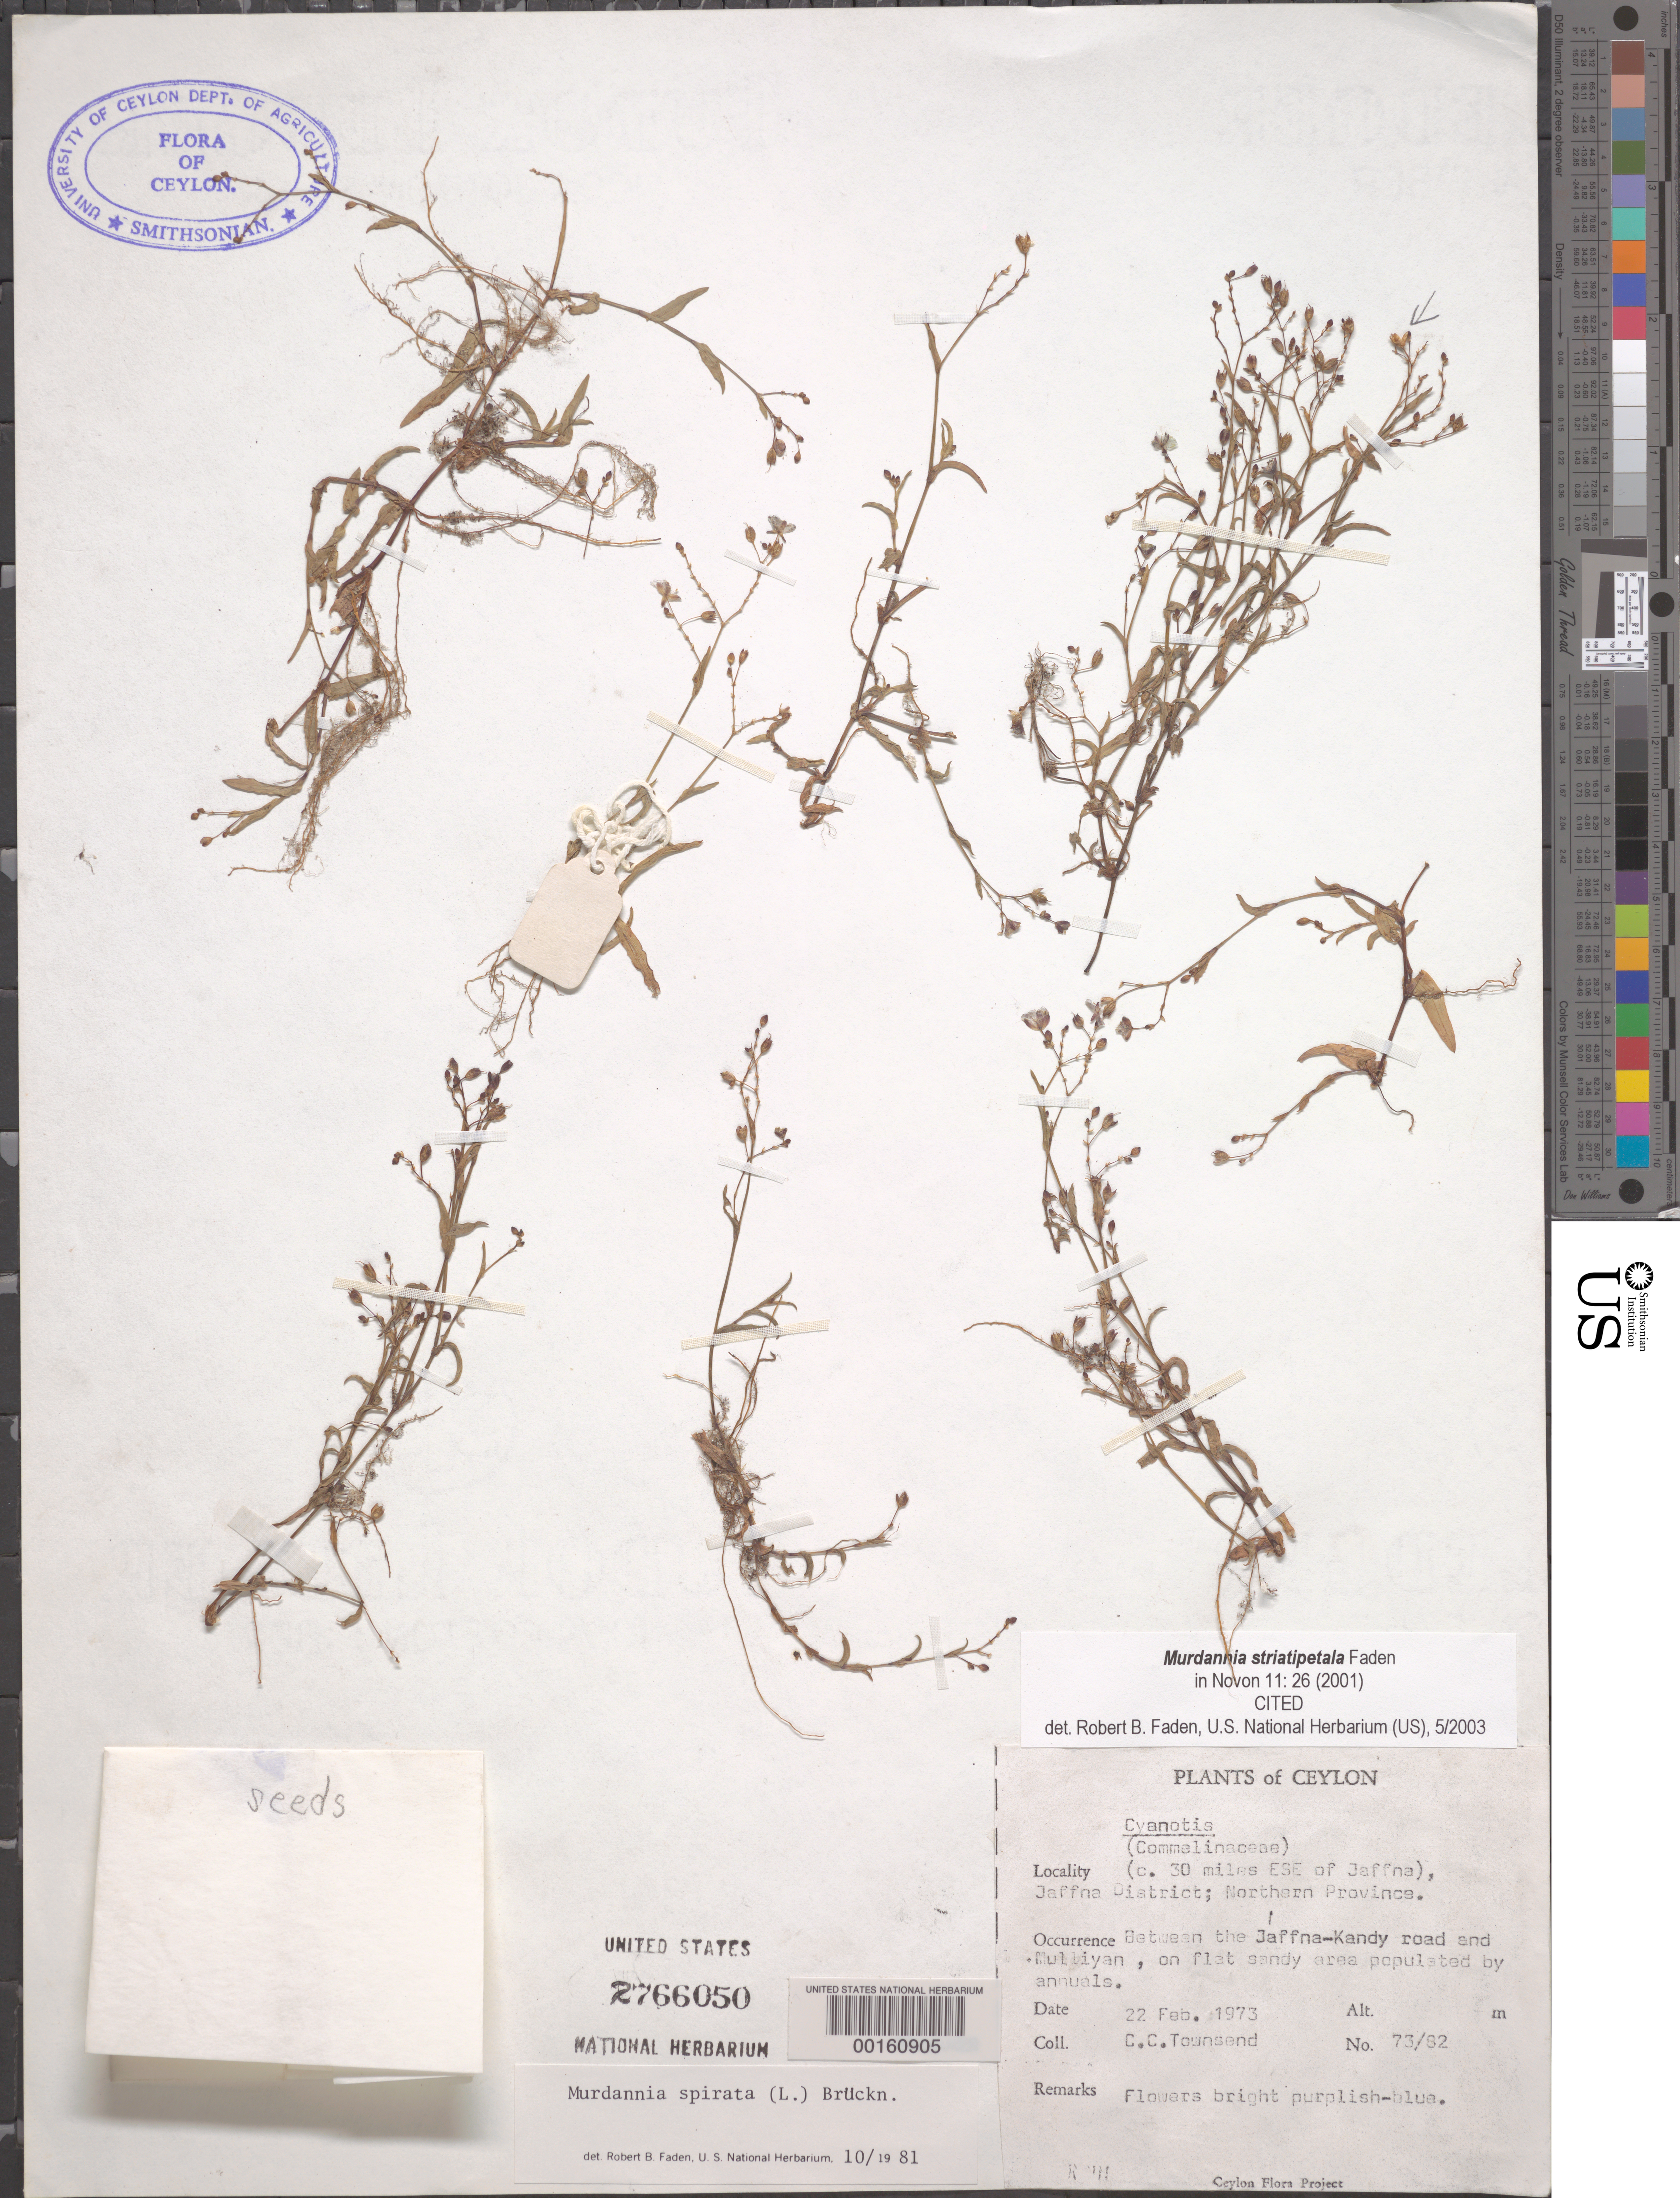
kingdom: Plantae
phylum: Tracheophyta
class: Liliopsida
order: Commelinales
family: Commelinaceae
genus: Murdannia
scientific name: Murdannia spirata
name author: (L.) G. Brückn.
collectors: C. C. Townsend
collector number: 73/82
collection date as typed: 22 Feb 1973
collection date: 1973-02-22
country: Sri Lanka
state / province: Northern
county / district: Jaffna Dist.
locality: Between jaffna-kandy road and mulliyan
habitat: Flat sandy area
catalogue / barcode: US 2766050